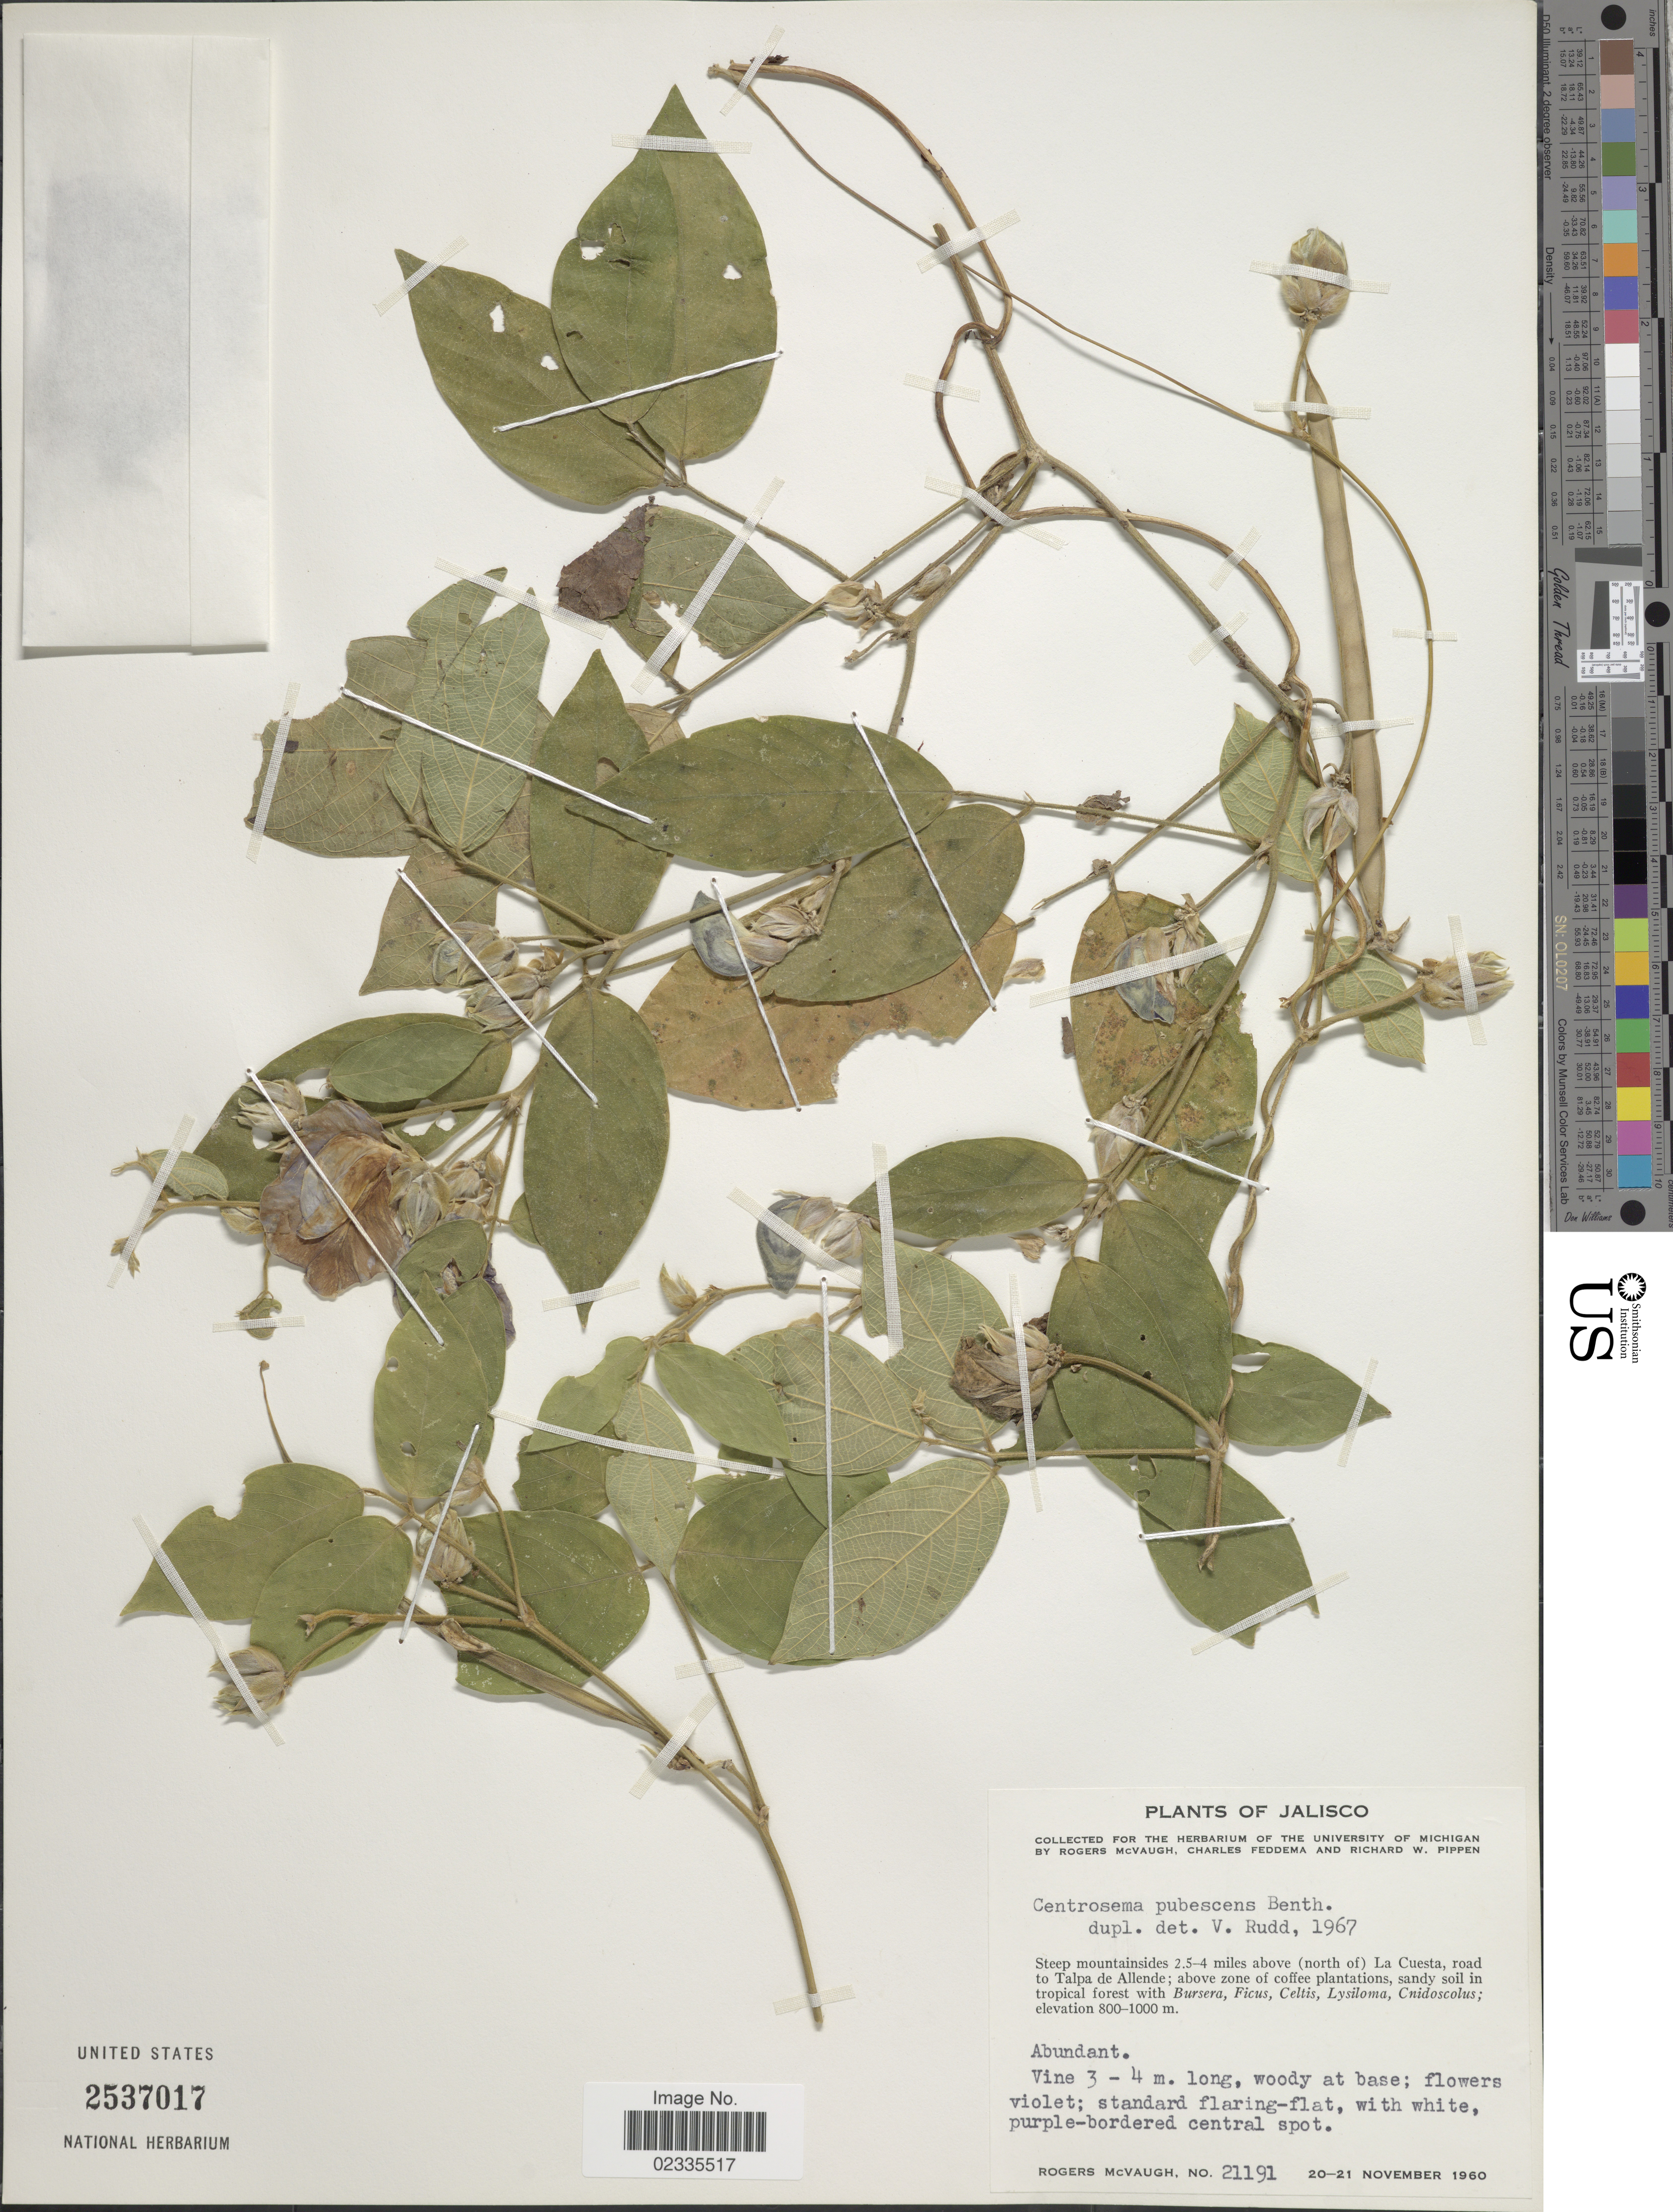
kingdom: Plantae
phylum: Tracheophyta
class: Magnoliopsida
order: Fabales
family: Fabaceae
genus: Centrosema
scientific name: Centrosema pubescens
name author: Benth.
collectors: R. McVaugh, C. Feddema & R. W. Pippen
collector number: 21191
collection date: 1960-11-20/1960-11-21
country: Mexico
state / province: Jalisco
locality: Steep mountainsides 2.5-4 miles above (north of) La Cuesta, road to Talpa de Allende; above zone of coffee plantations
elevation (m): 800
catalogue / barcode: US 2537017